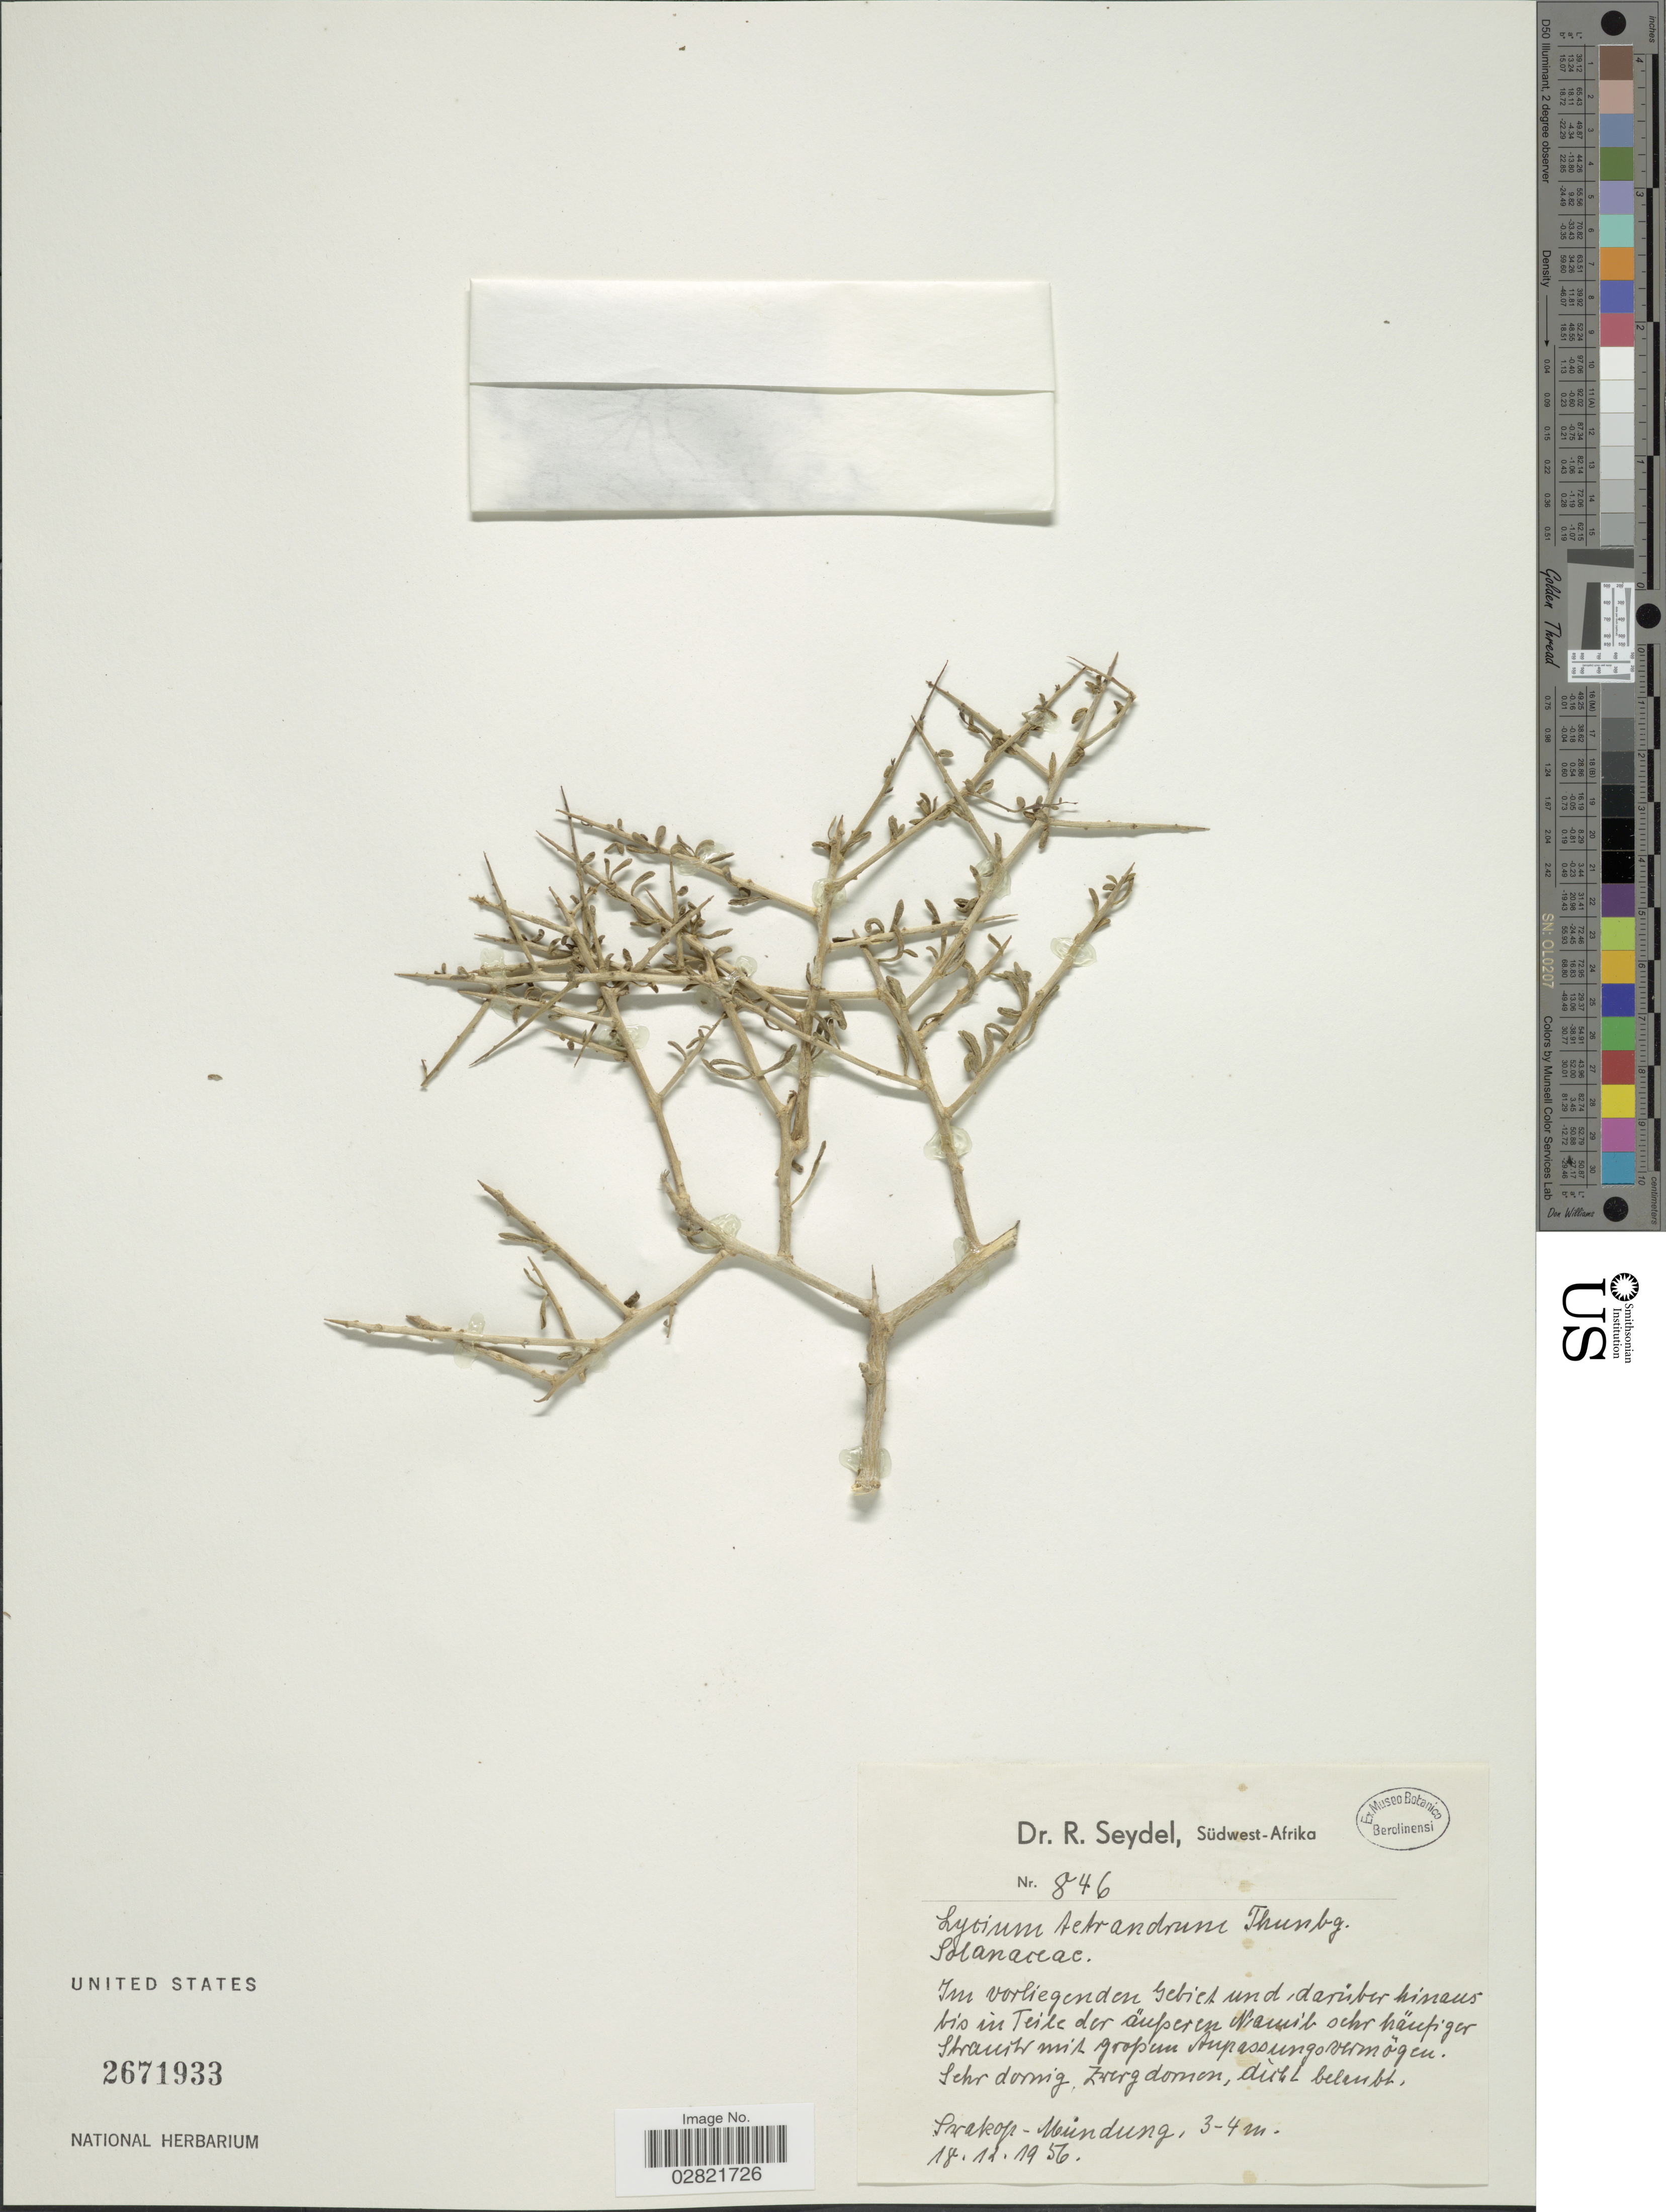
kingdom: Plantae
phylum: Tracheophyta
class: Magnoliopsida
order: Solanales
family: Solanaceae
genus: Lycium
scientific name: Lycium tetrandrum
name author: Thunb.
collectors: R. Seydel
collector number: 846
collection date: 1956-12-18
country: Namibia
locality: Südwest-Afrika. Swakop-Mundung.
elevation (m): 3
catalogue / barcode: US 2671933